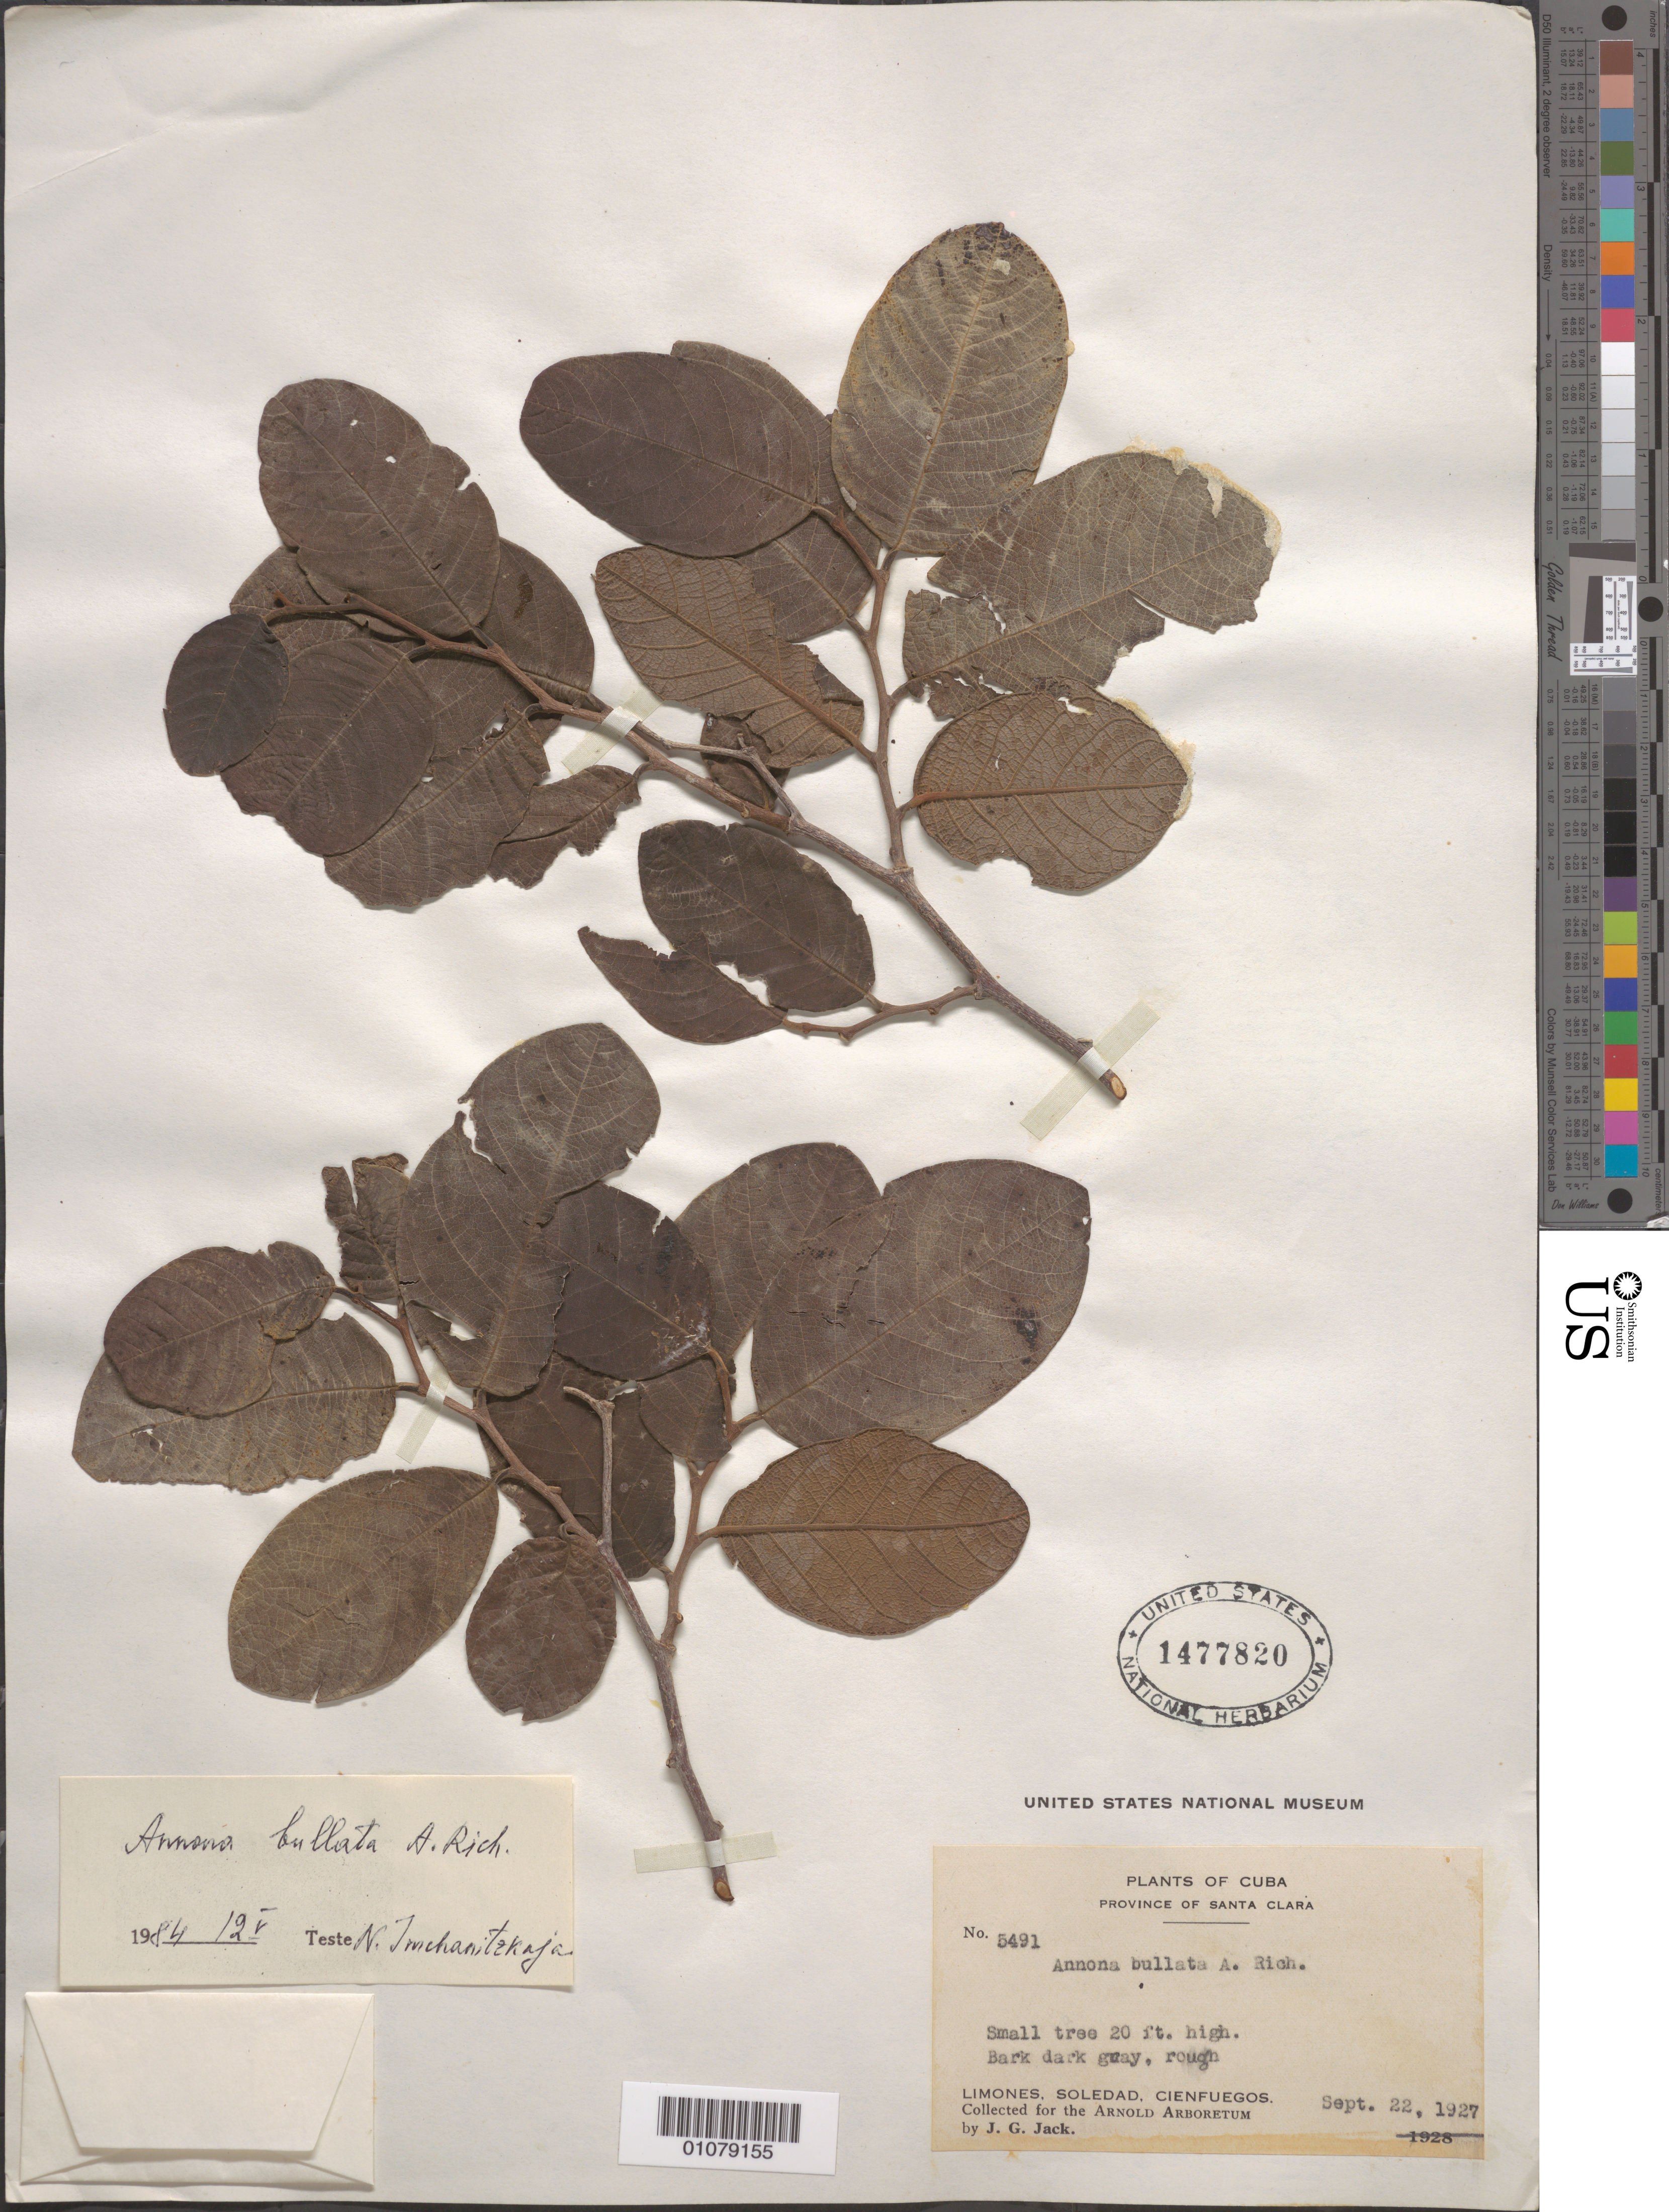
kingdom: Plantae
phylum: Tracheophyta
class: Magnoliopsida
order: Magnoliales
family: Annonaceae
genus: Annona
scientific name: Annona bullata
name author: A. Rich.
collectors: J. G. Jack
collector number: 5491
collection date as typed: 22 Sep 1927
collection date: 1927-09-22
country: Cuba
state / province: Cienfuegos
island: Cuba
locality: Province of Santa Clara, Limones, Soledad, Cienfuegos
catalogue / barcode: US 1477820